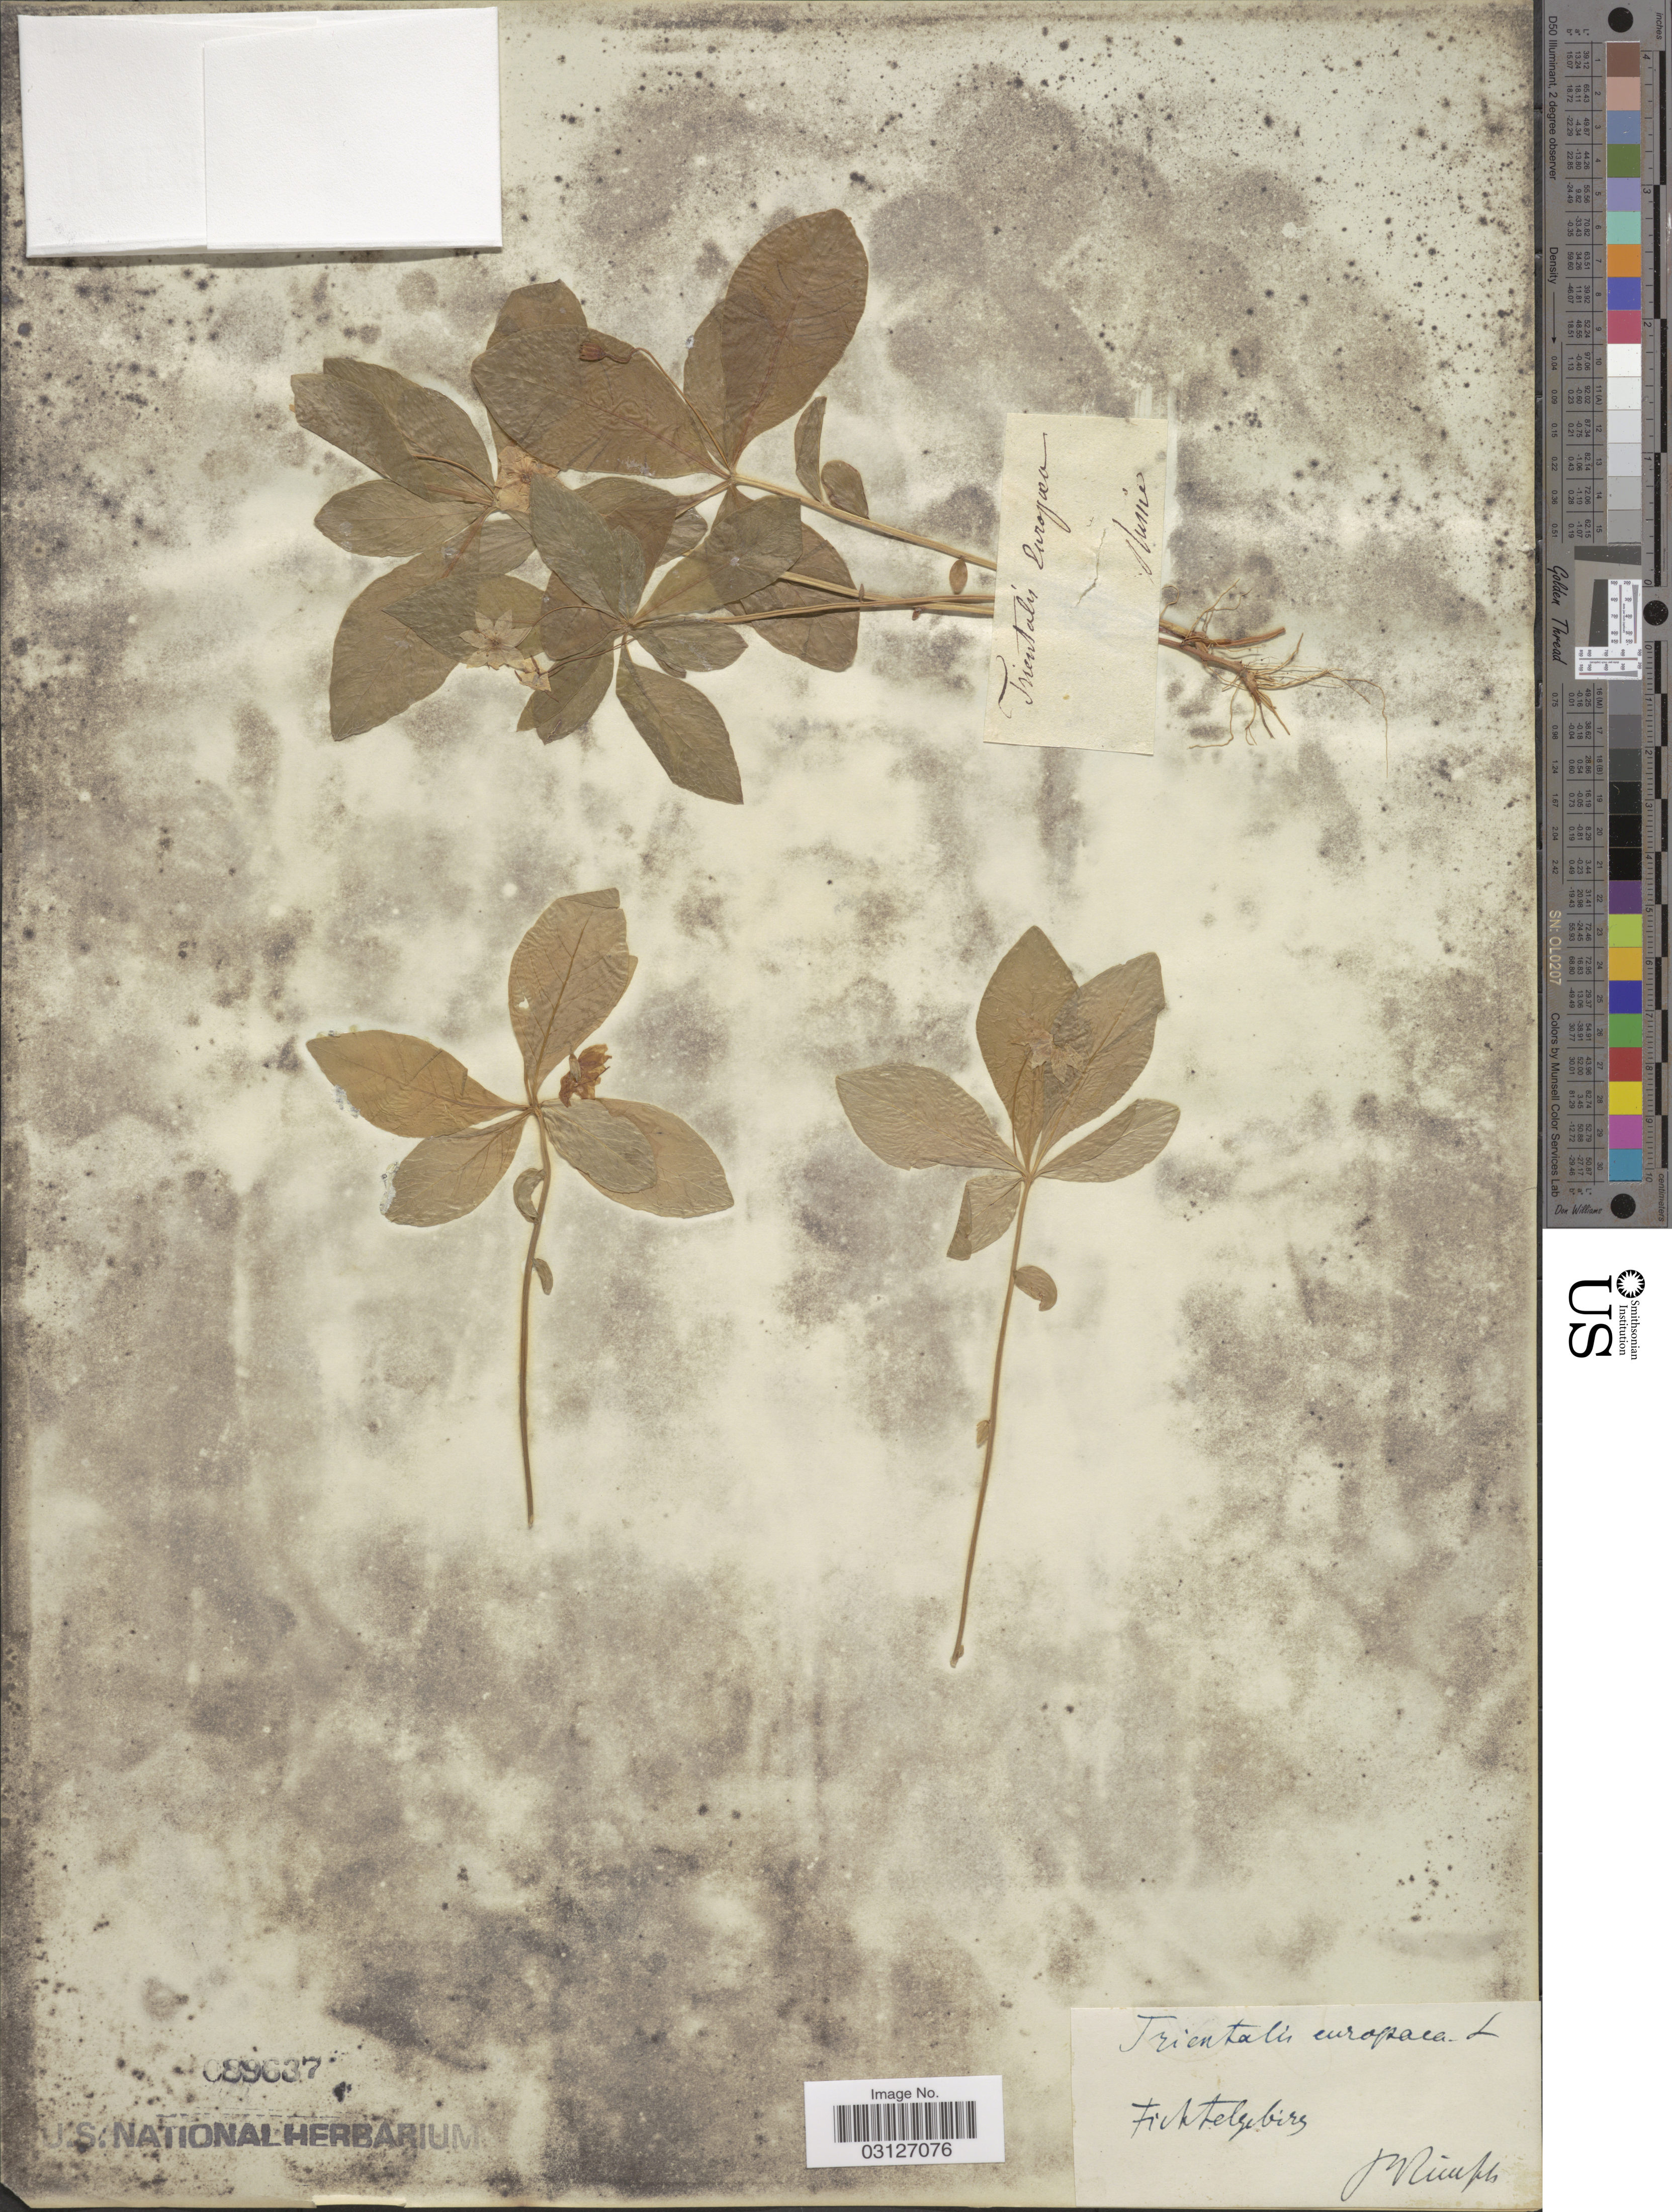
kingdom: Plantae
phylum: Tracheophyta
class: Magnoliopsida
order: Ericales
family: Primulaceae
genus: Trientalis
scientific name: Trientalis europaea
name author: L.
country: Germany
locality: Fichtelgebirge.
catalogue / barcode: US 89637